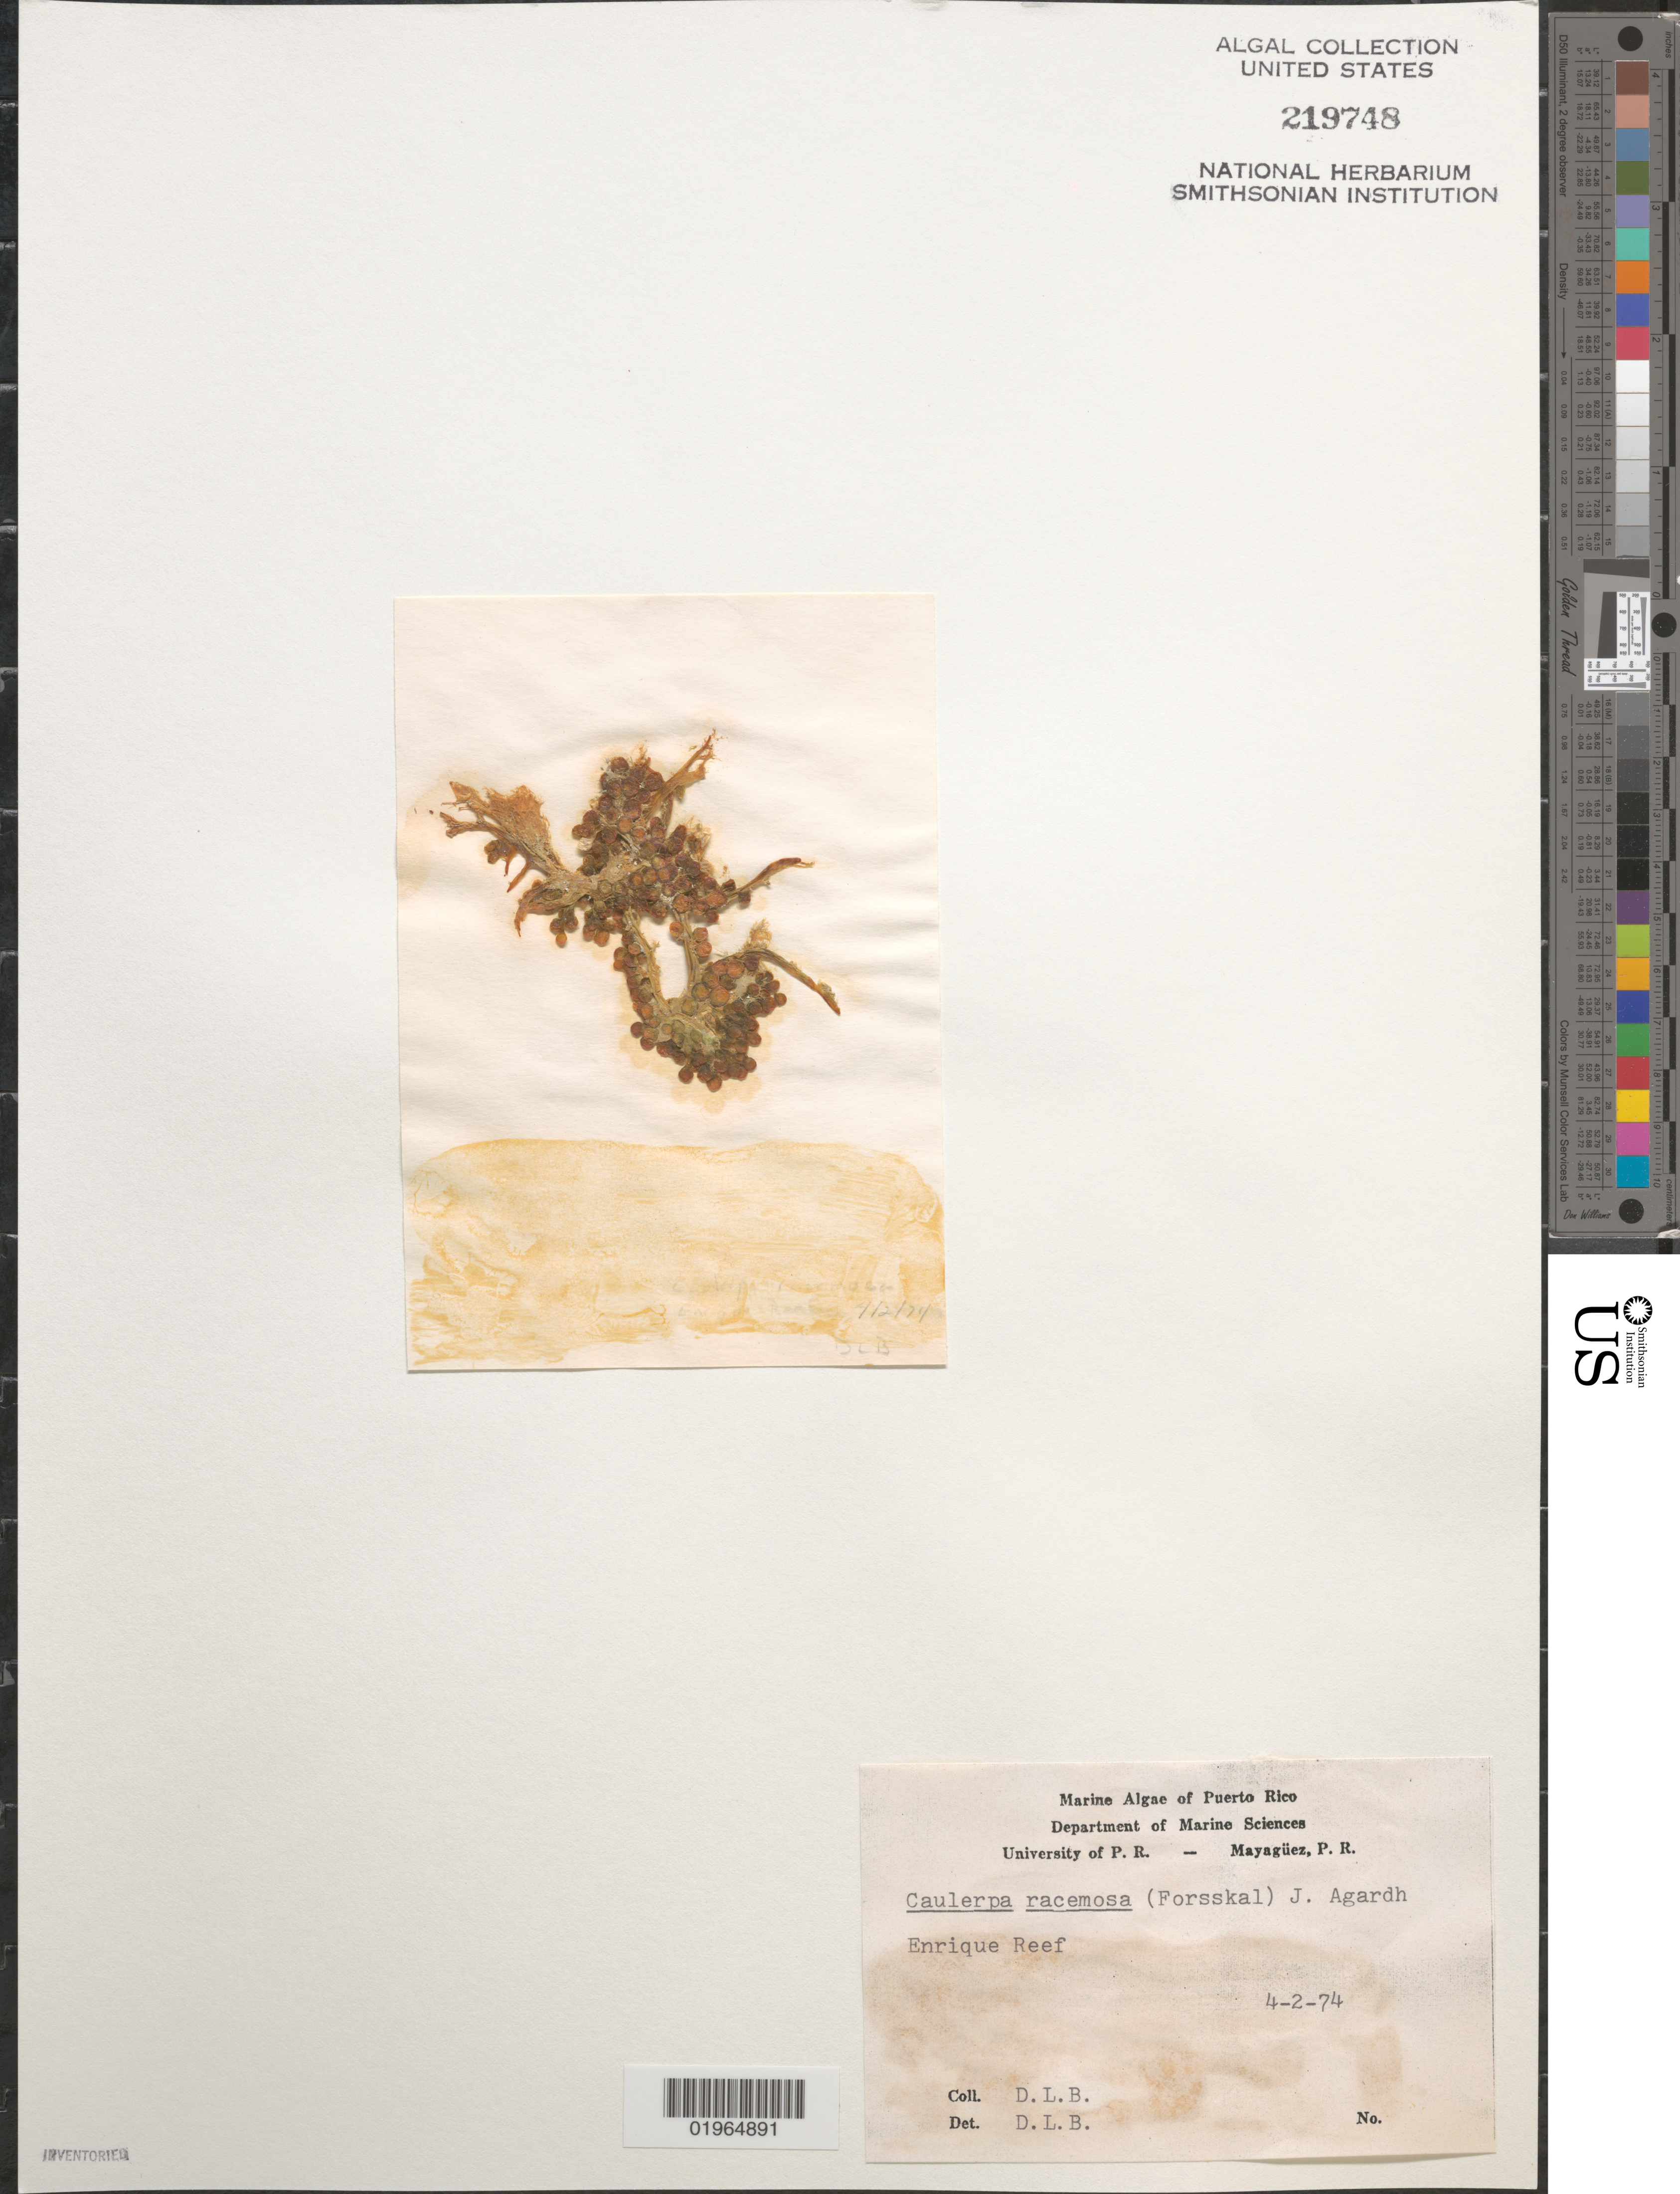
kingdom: Plantae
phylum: Chlorophyta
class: Ulvophyceae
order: Bryopsidales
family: Caulerpaceae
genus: Caulerpa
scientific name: Caulerpa racemosa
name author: (Forssk.) J. Agardh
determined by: Ballantine, D. L.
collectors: D.L. Ballantine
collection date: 1974-04-02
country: Puerto Rico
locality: Enrique Reef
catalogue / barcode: US 219748